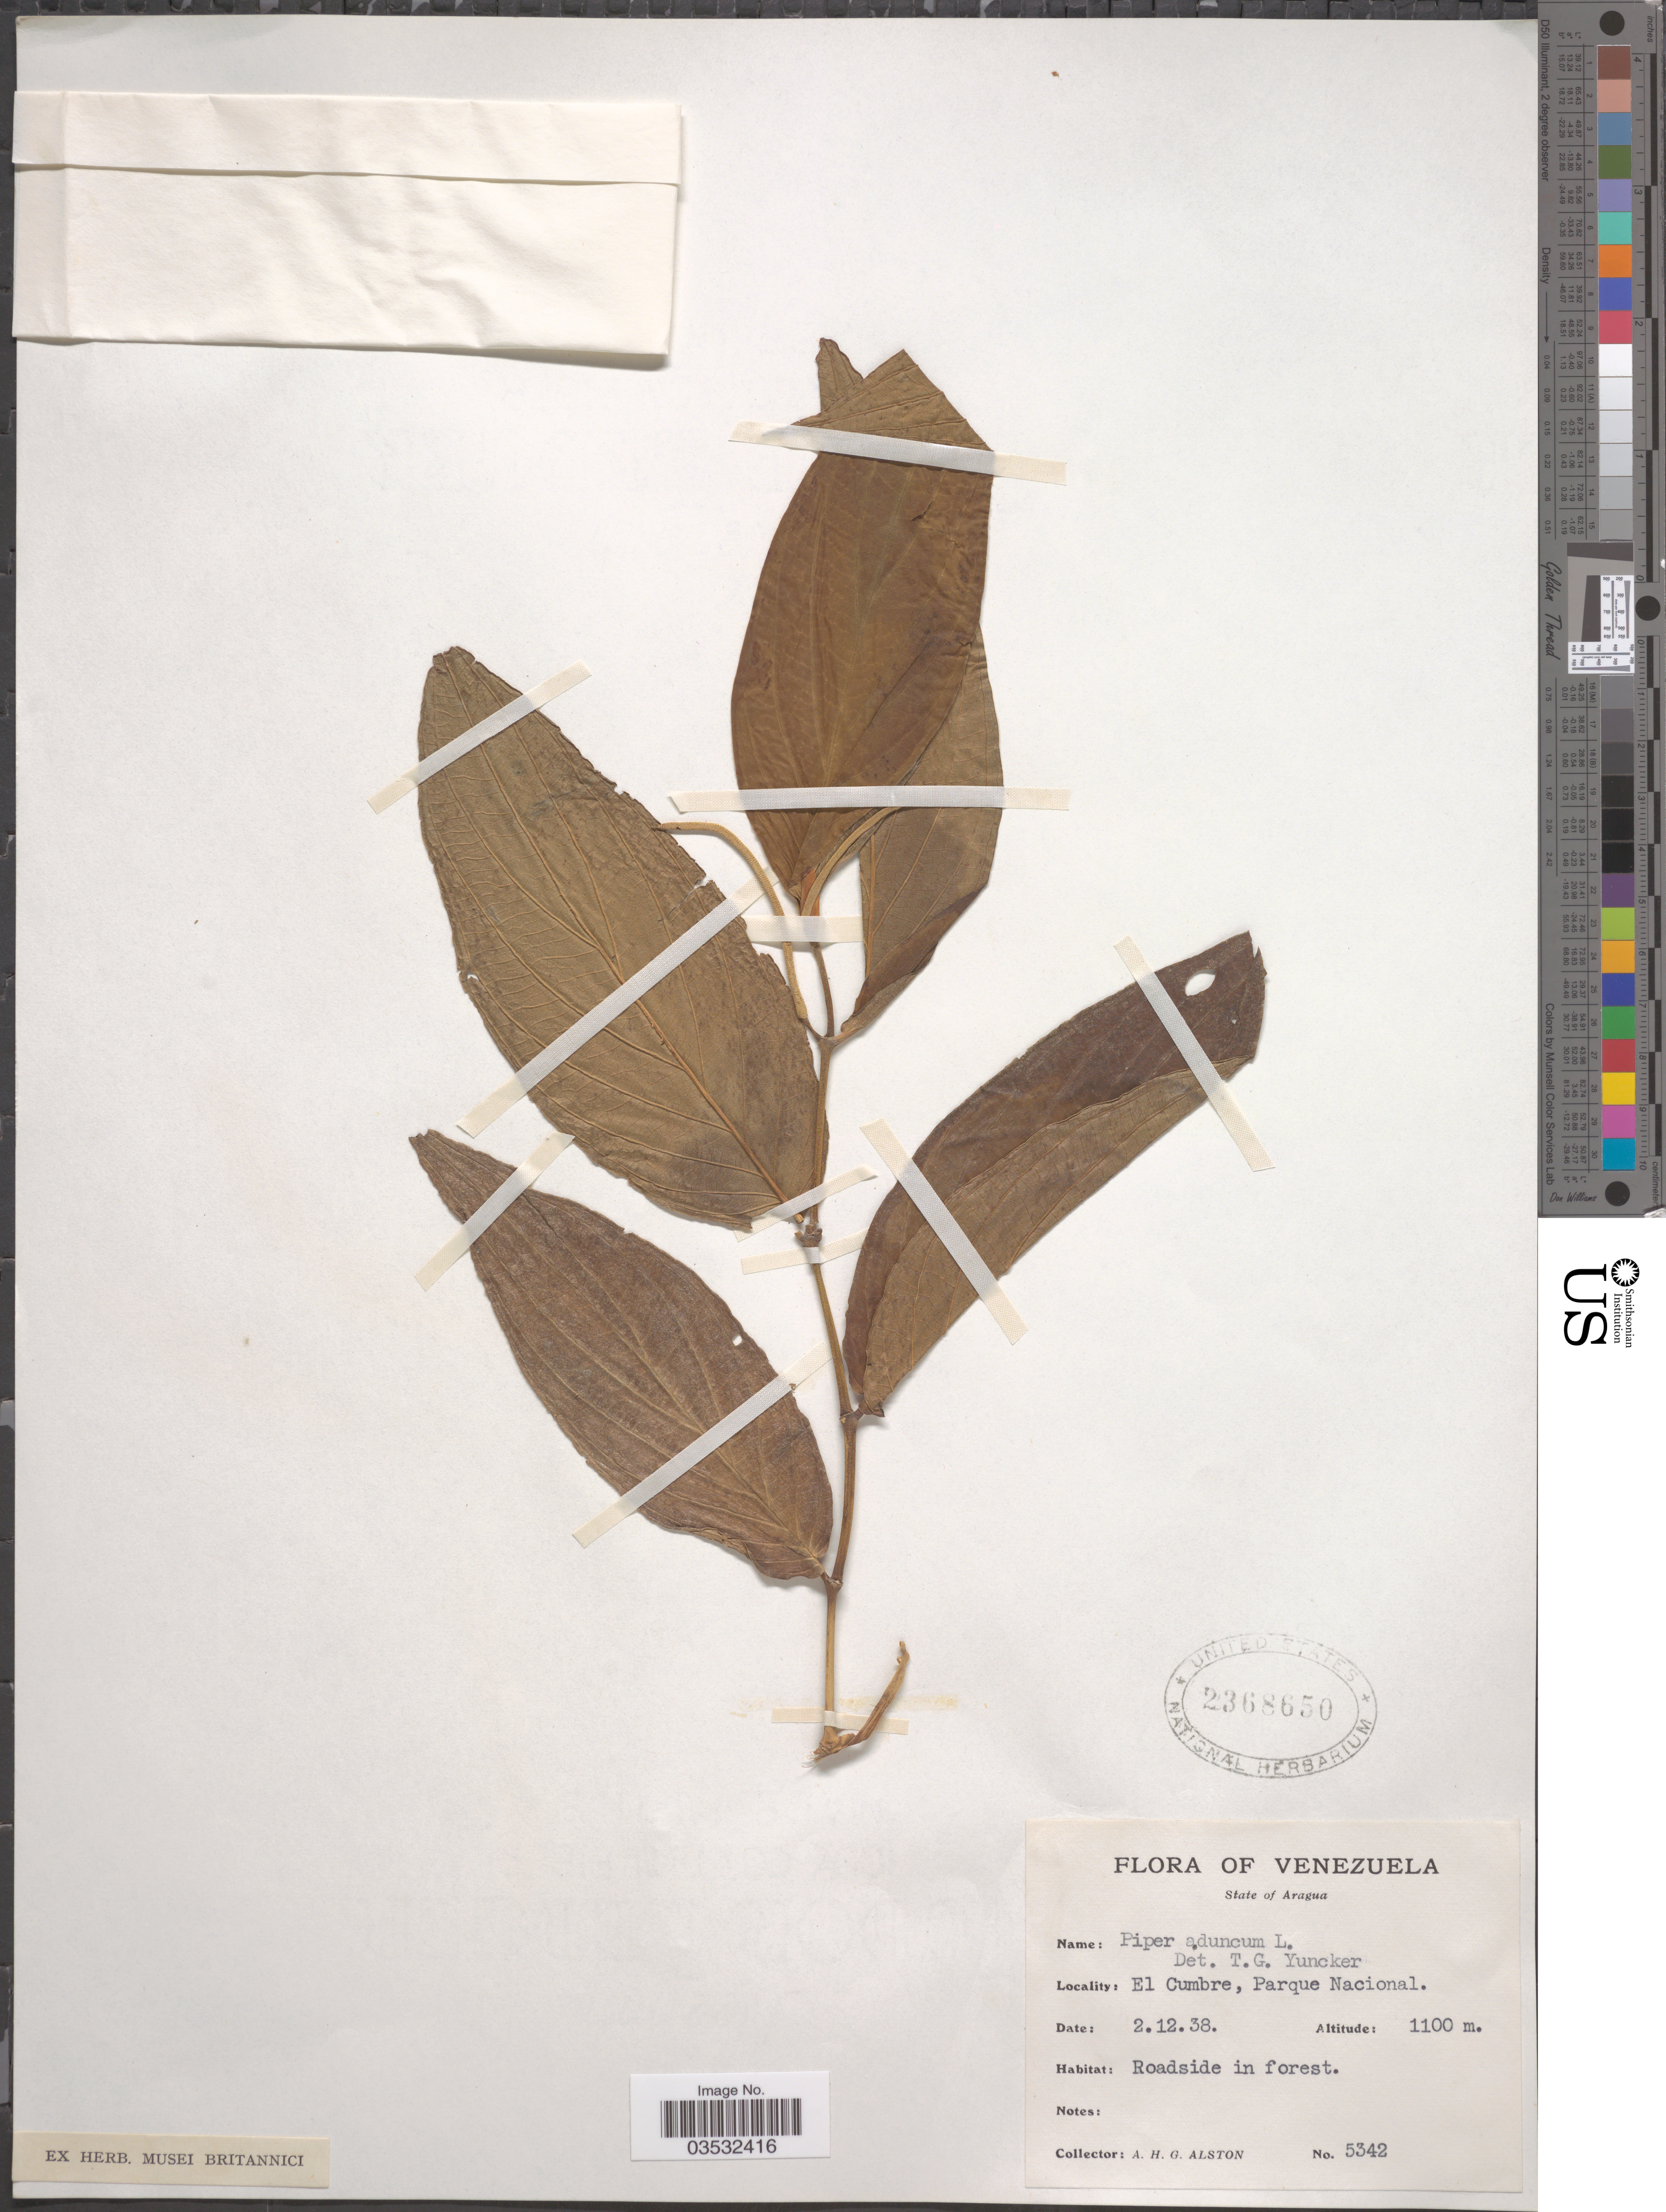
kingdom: Plantae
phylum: Tracheophyta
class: Magnoliopsida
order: Piperales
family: Piperaceae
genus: Piper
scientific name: Piper aduncum var. aduncum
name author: L.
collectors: A. H. Alston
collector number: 5342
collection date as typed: Transcribed d/m/y: 2/12/38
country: Venezuela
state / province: Aragua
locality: El Cumbre, Parque Nacional.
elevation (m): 1100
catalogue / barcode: US 2368650